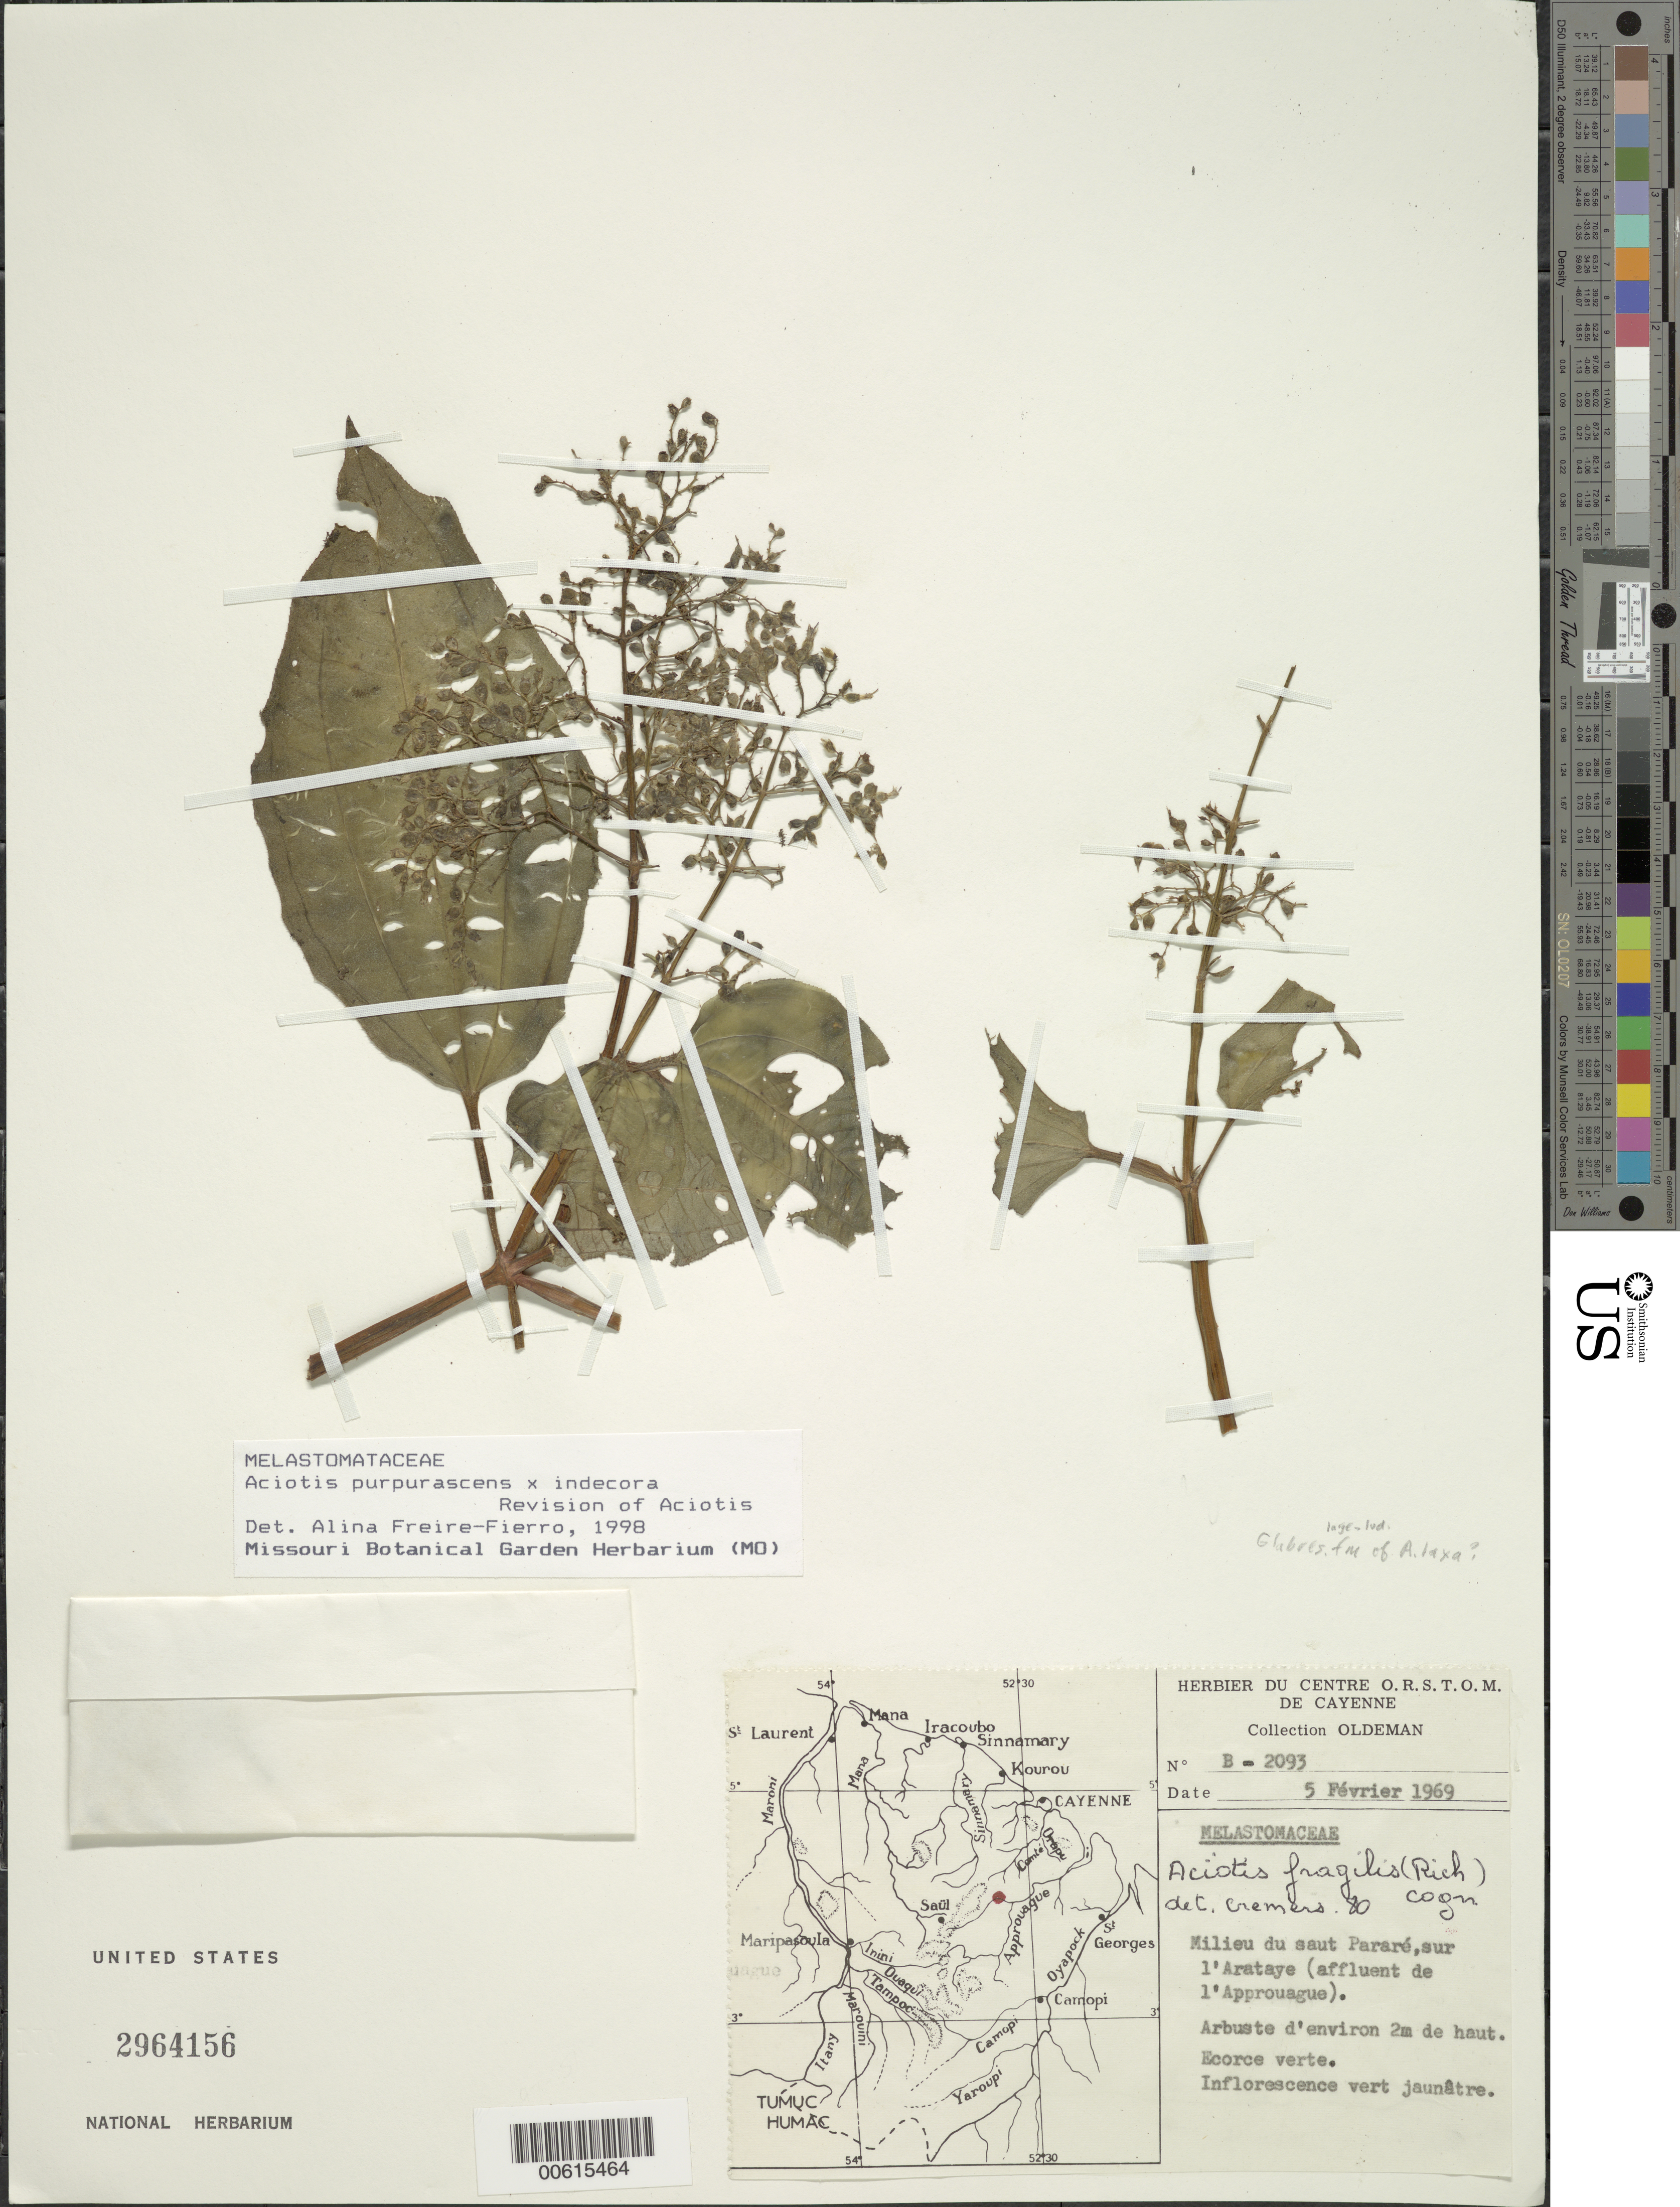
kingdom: Plantae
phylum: Tracheophyta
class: Magnoliopsida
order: Myrtales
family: Melastomataceae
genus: Aciotis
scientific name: Aciotis purpurascens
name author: (Aubl.) Triana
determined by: Freire-Fierro, A.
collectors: R. Oldeman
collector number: B 2093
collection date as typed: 5-Feb-69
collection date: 1969-02-05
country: French Guiana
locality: Arataye R. (affluent de l'Approuague), Saut Pararé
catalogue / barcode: US 2964156